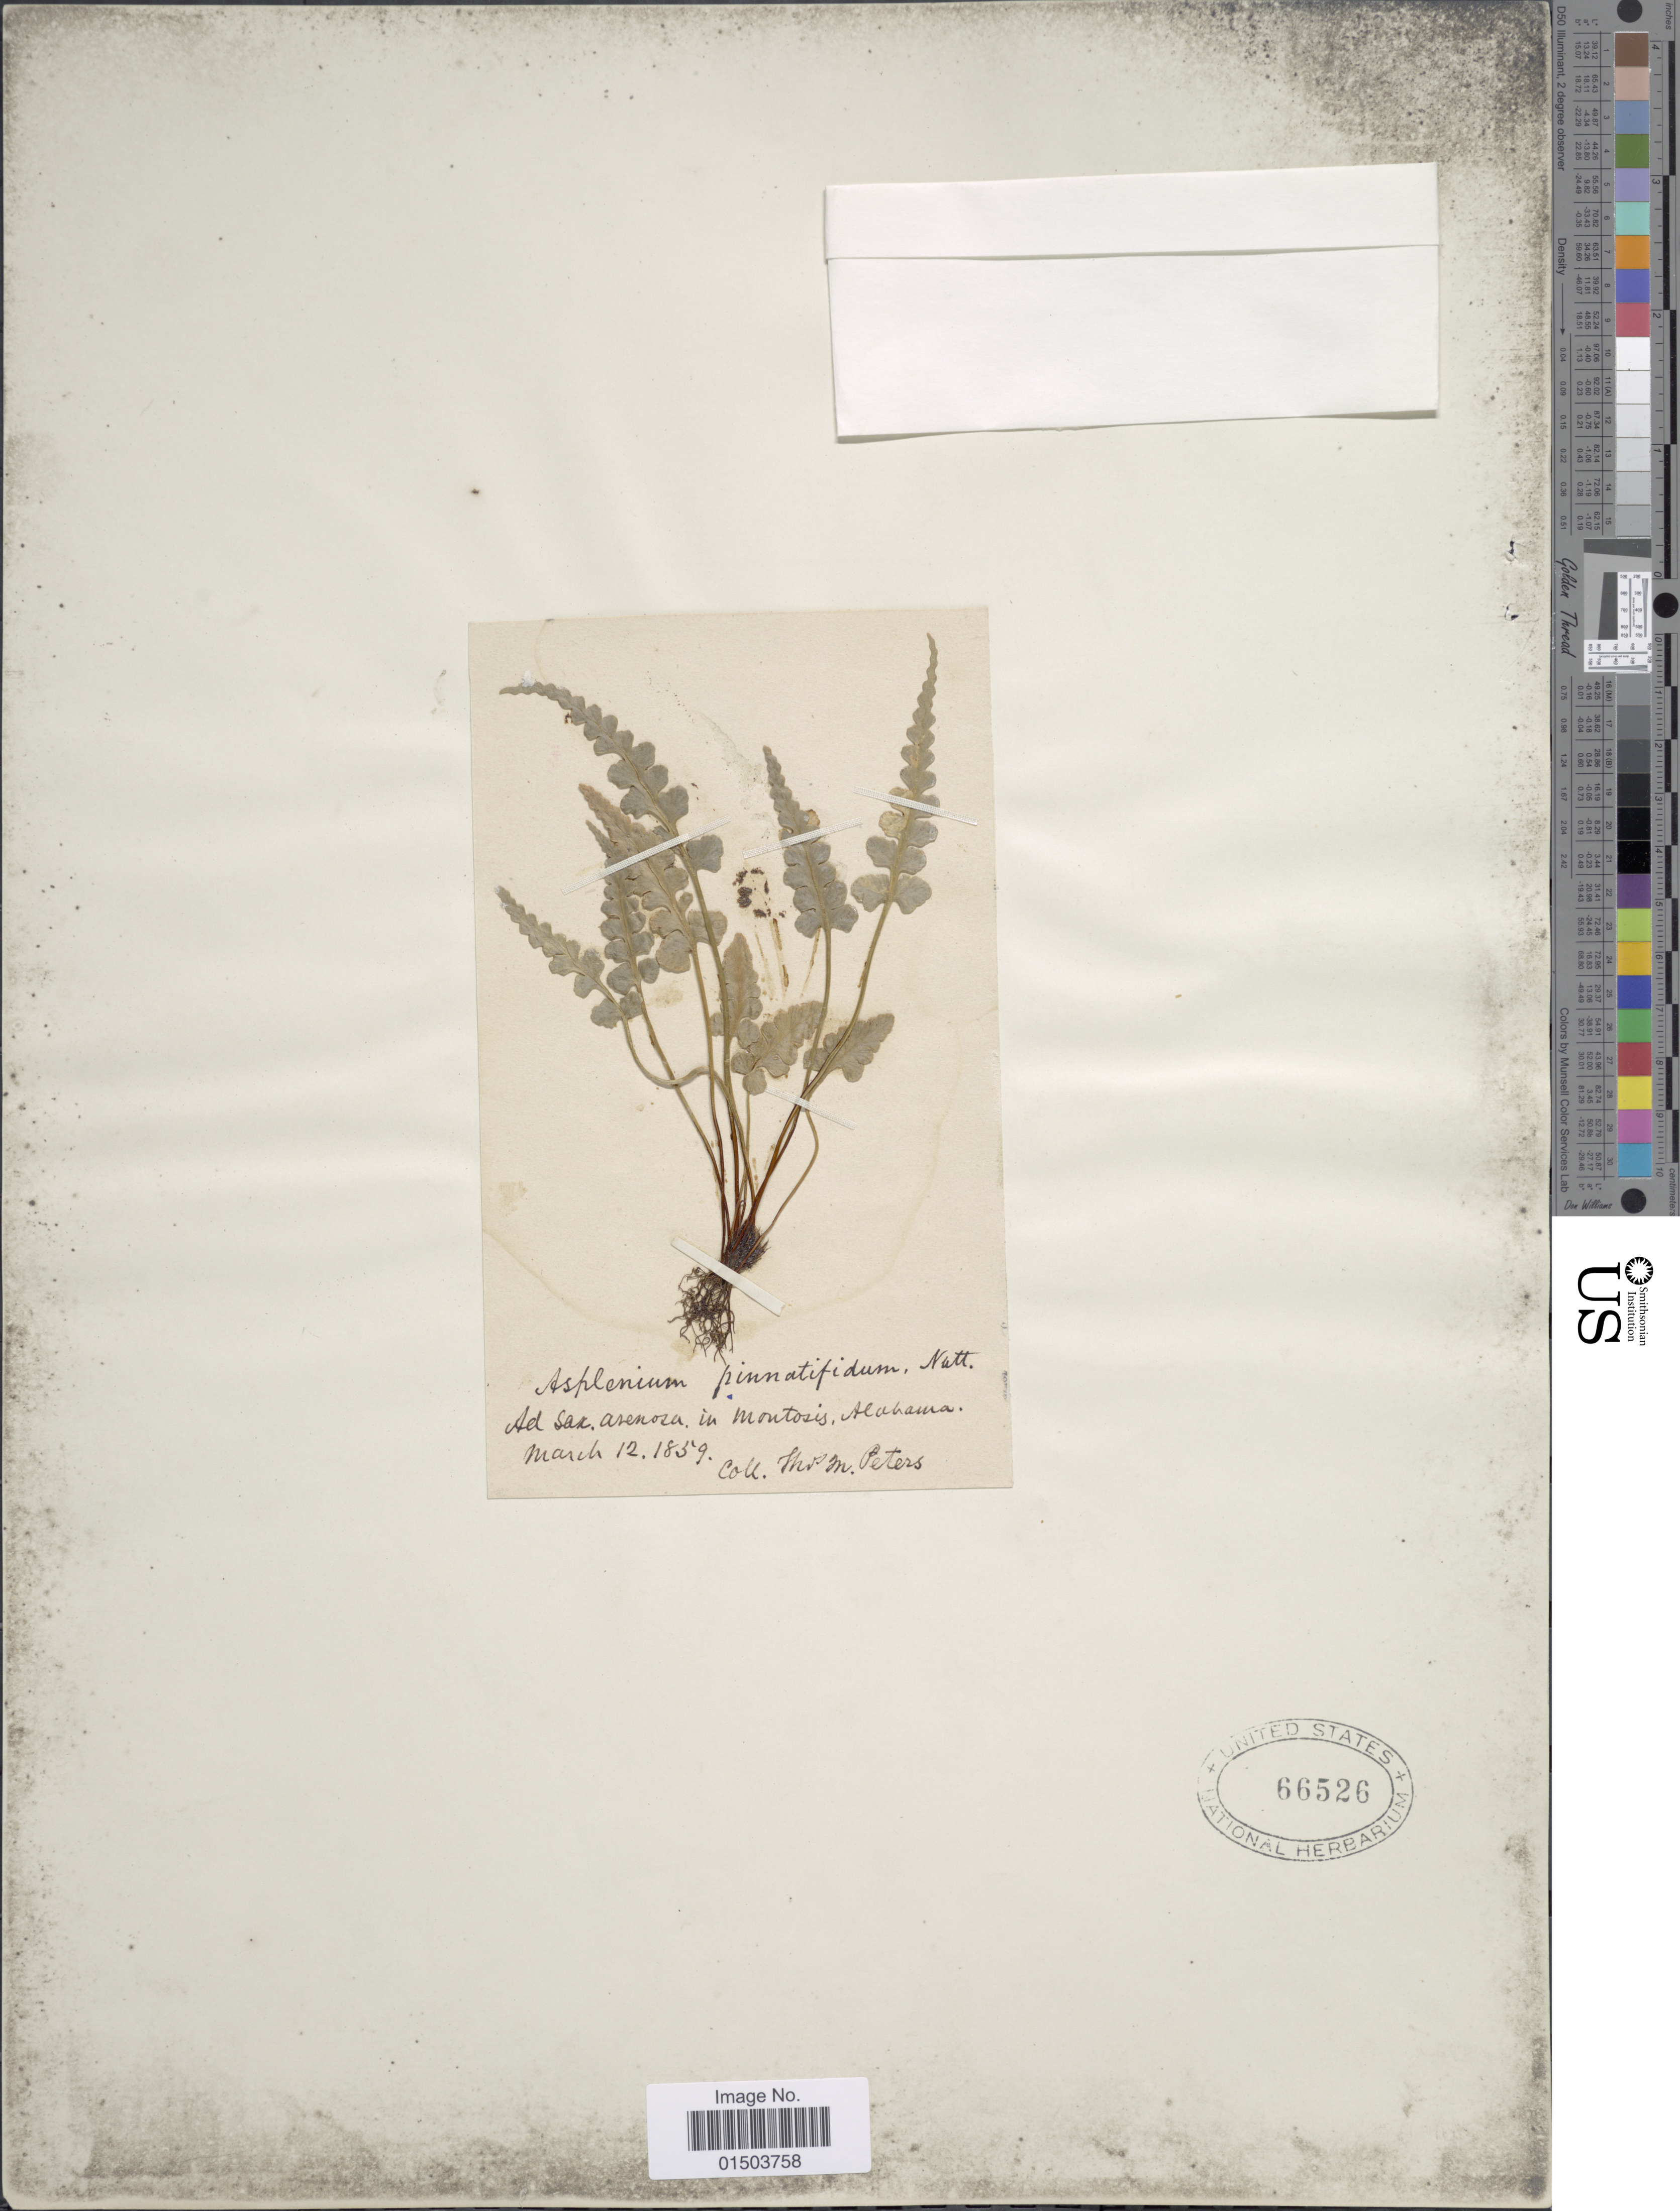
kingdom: Plantae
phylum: Tracheophyta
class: Polypodiopsida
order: Polypodiales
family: Aspleniaceae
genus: Asplenium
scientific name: Asplenium pinnatifidum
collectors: T. Peters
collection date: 1859-03-12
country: United States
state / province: Alabama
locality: Ad Sax. asenosa in montosis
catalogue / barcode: US 66526